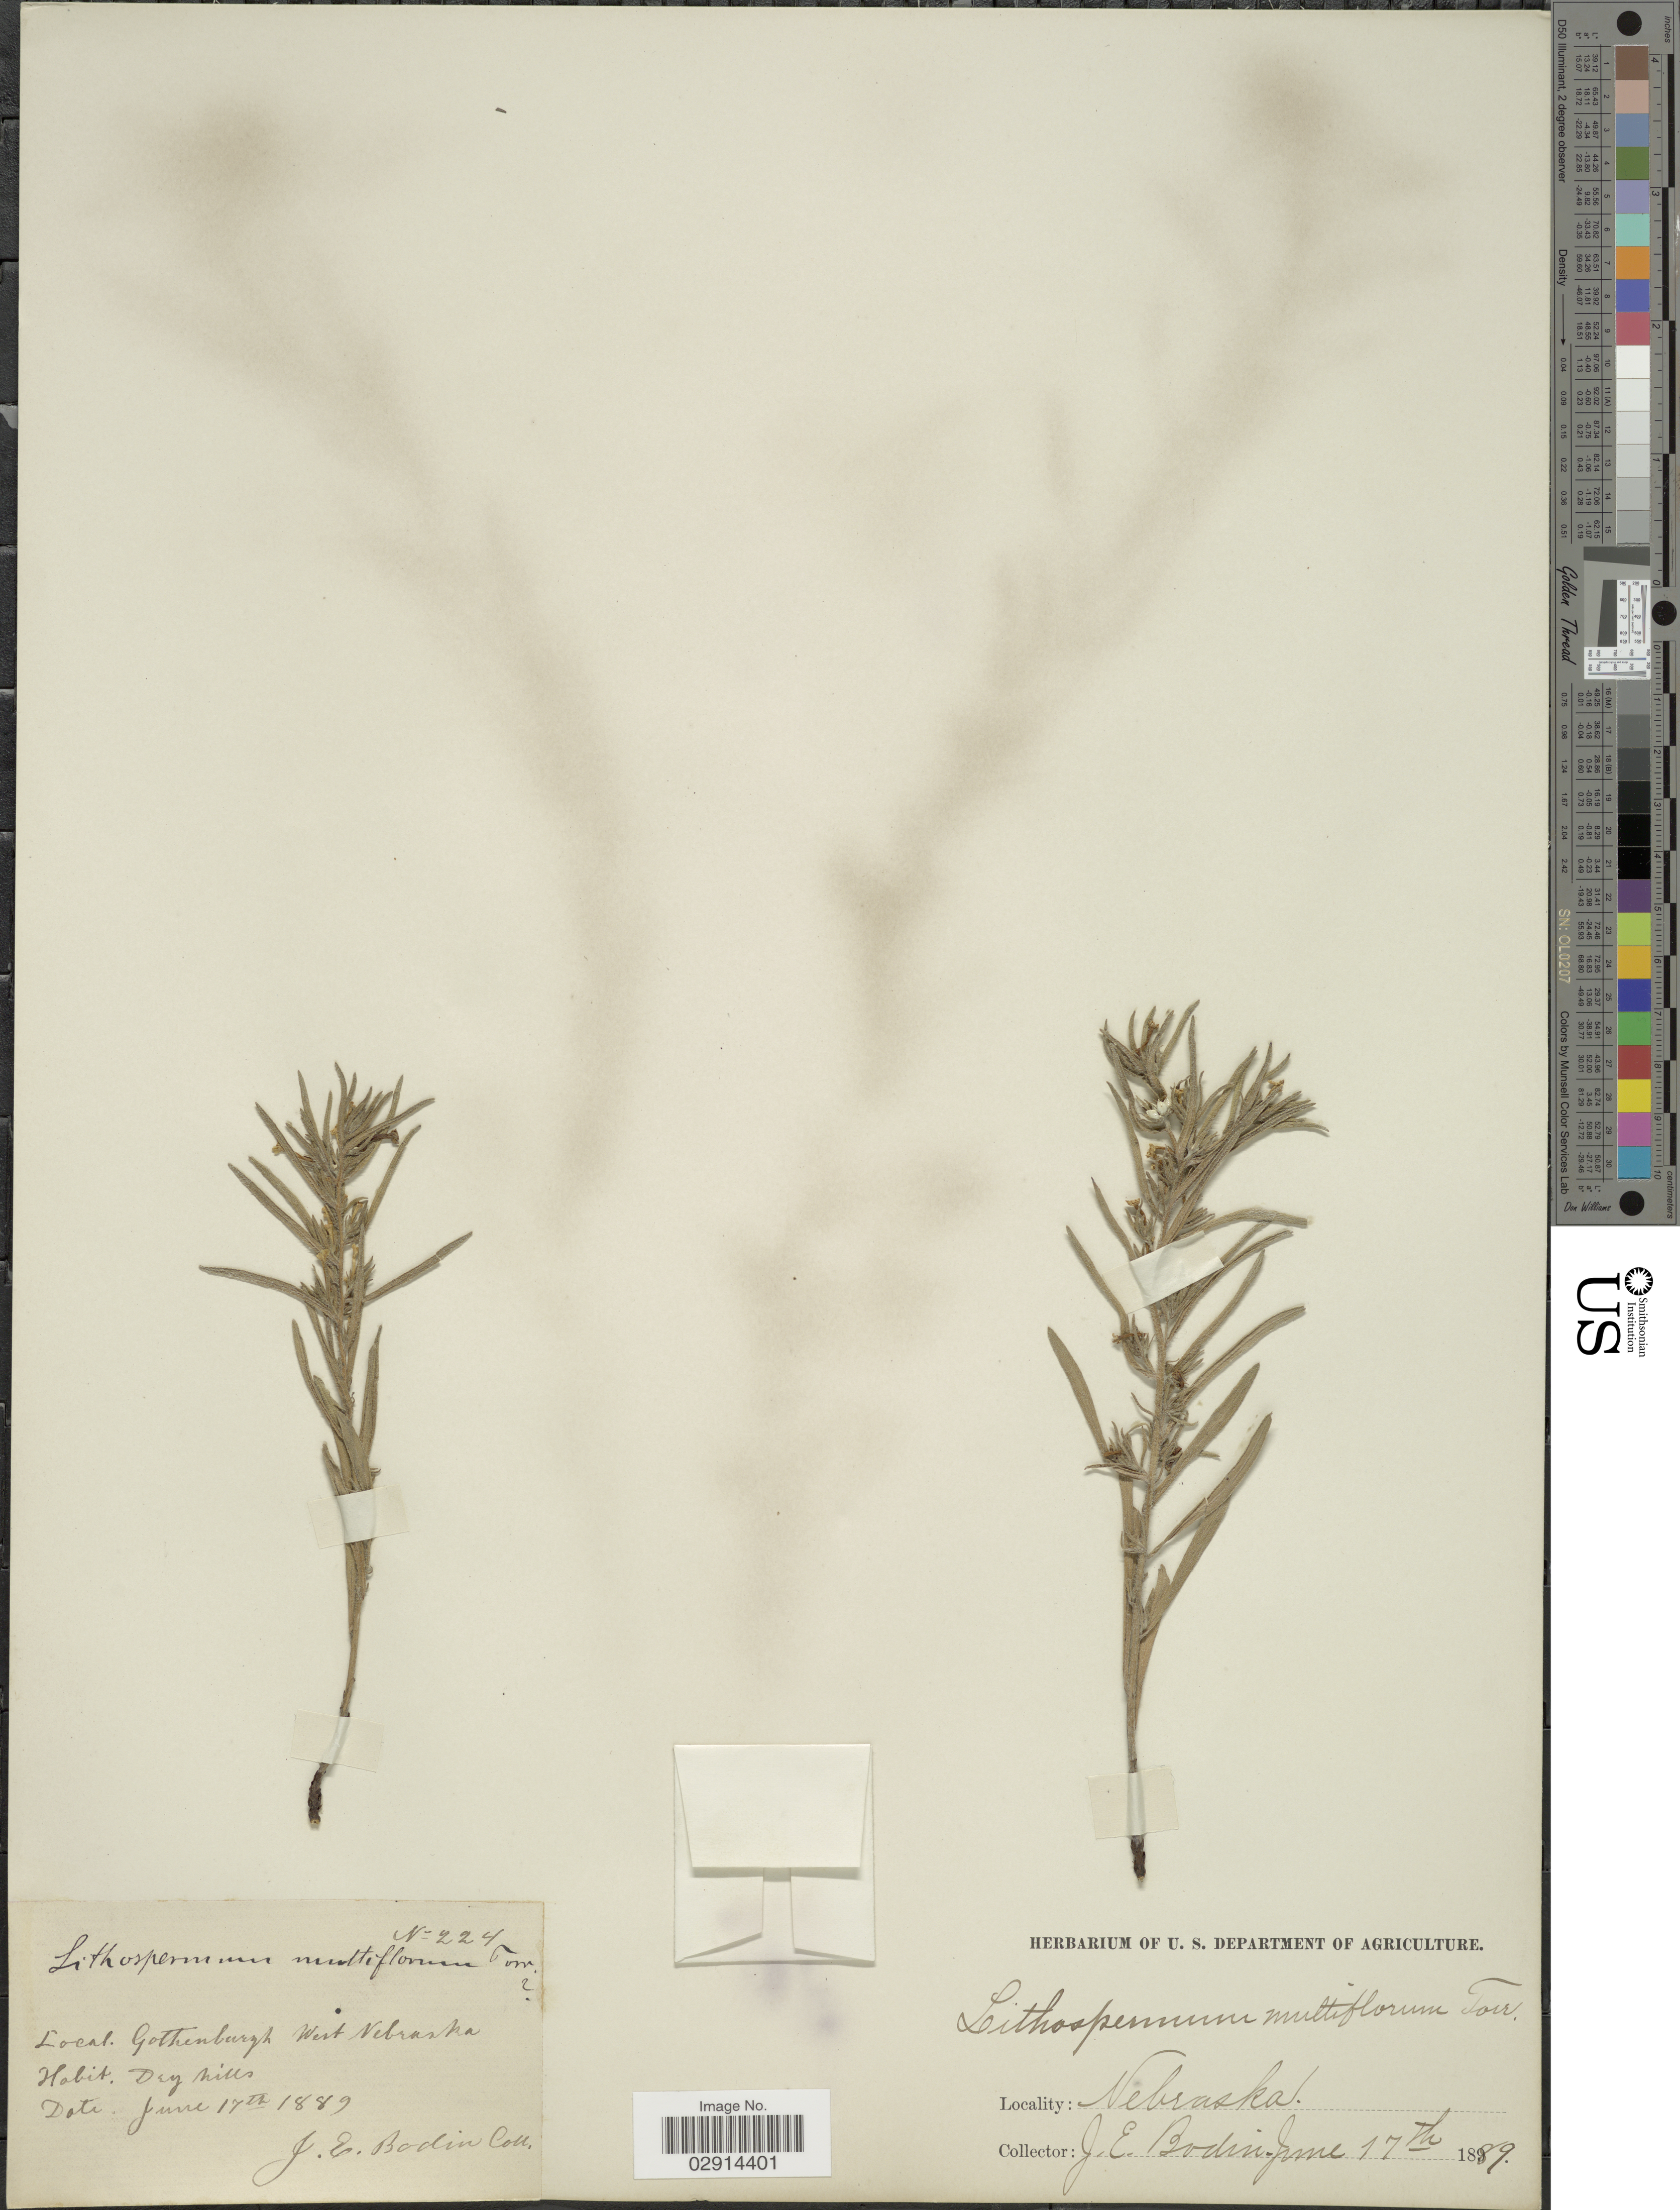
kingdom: Plantae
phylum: Tracheophyta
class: Magnoliopsida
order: Boraginales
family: Boraginaceae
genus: Lithospermum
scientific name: Lithospermum multiflorum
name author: Torr. ex A. Gray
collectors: J. E. Bodin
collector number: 224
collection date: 1889-06-17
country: United States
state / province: Nebraska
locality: Gothenburgh West Nebraska.